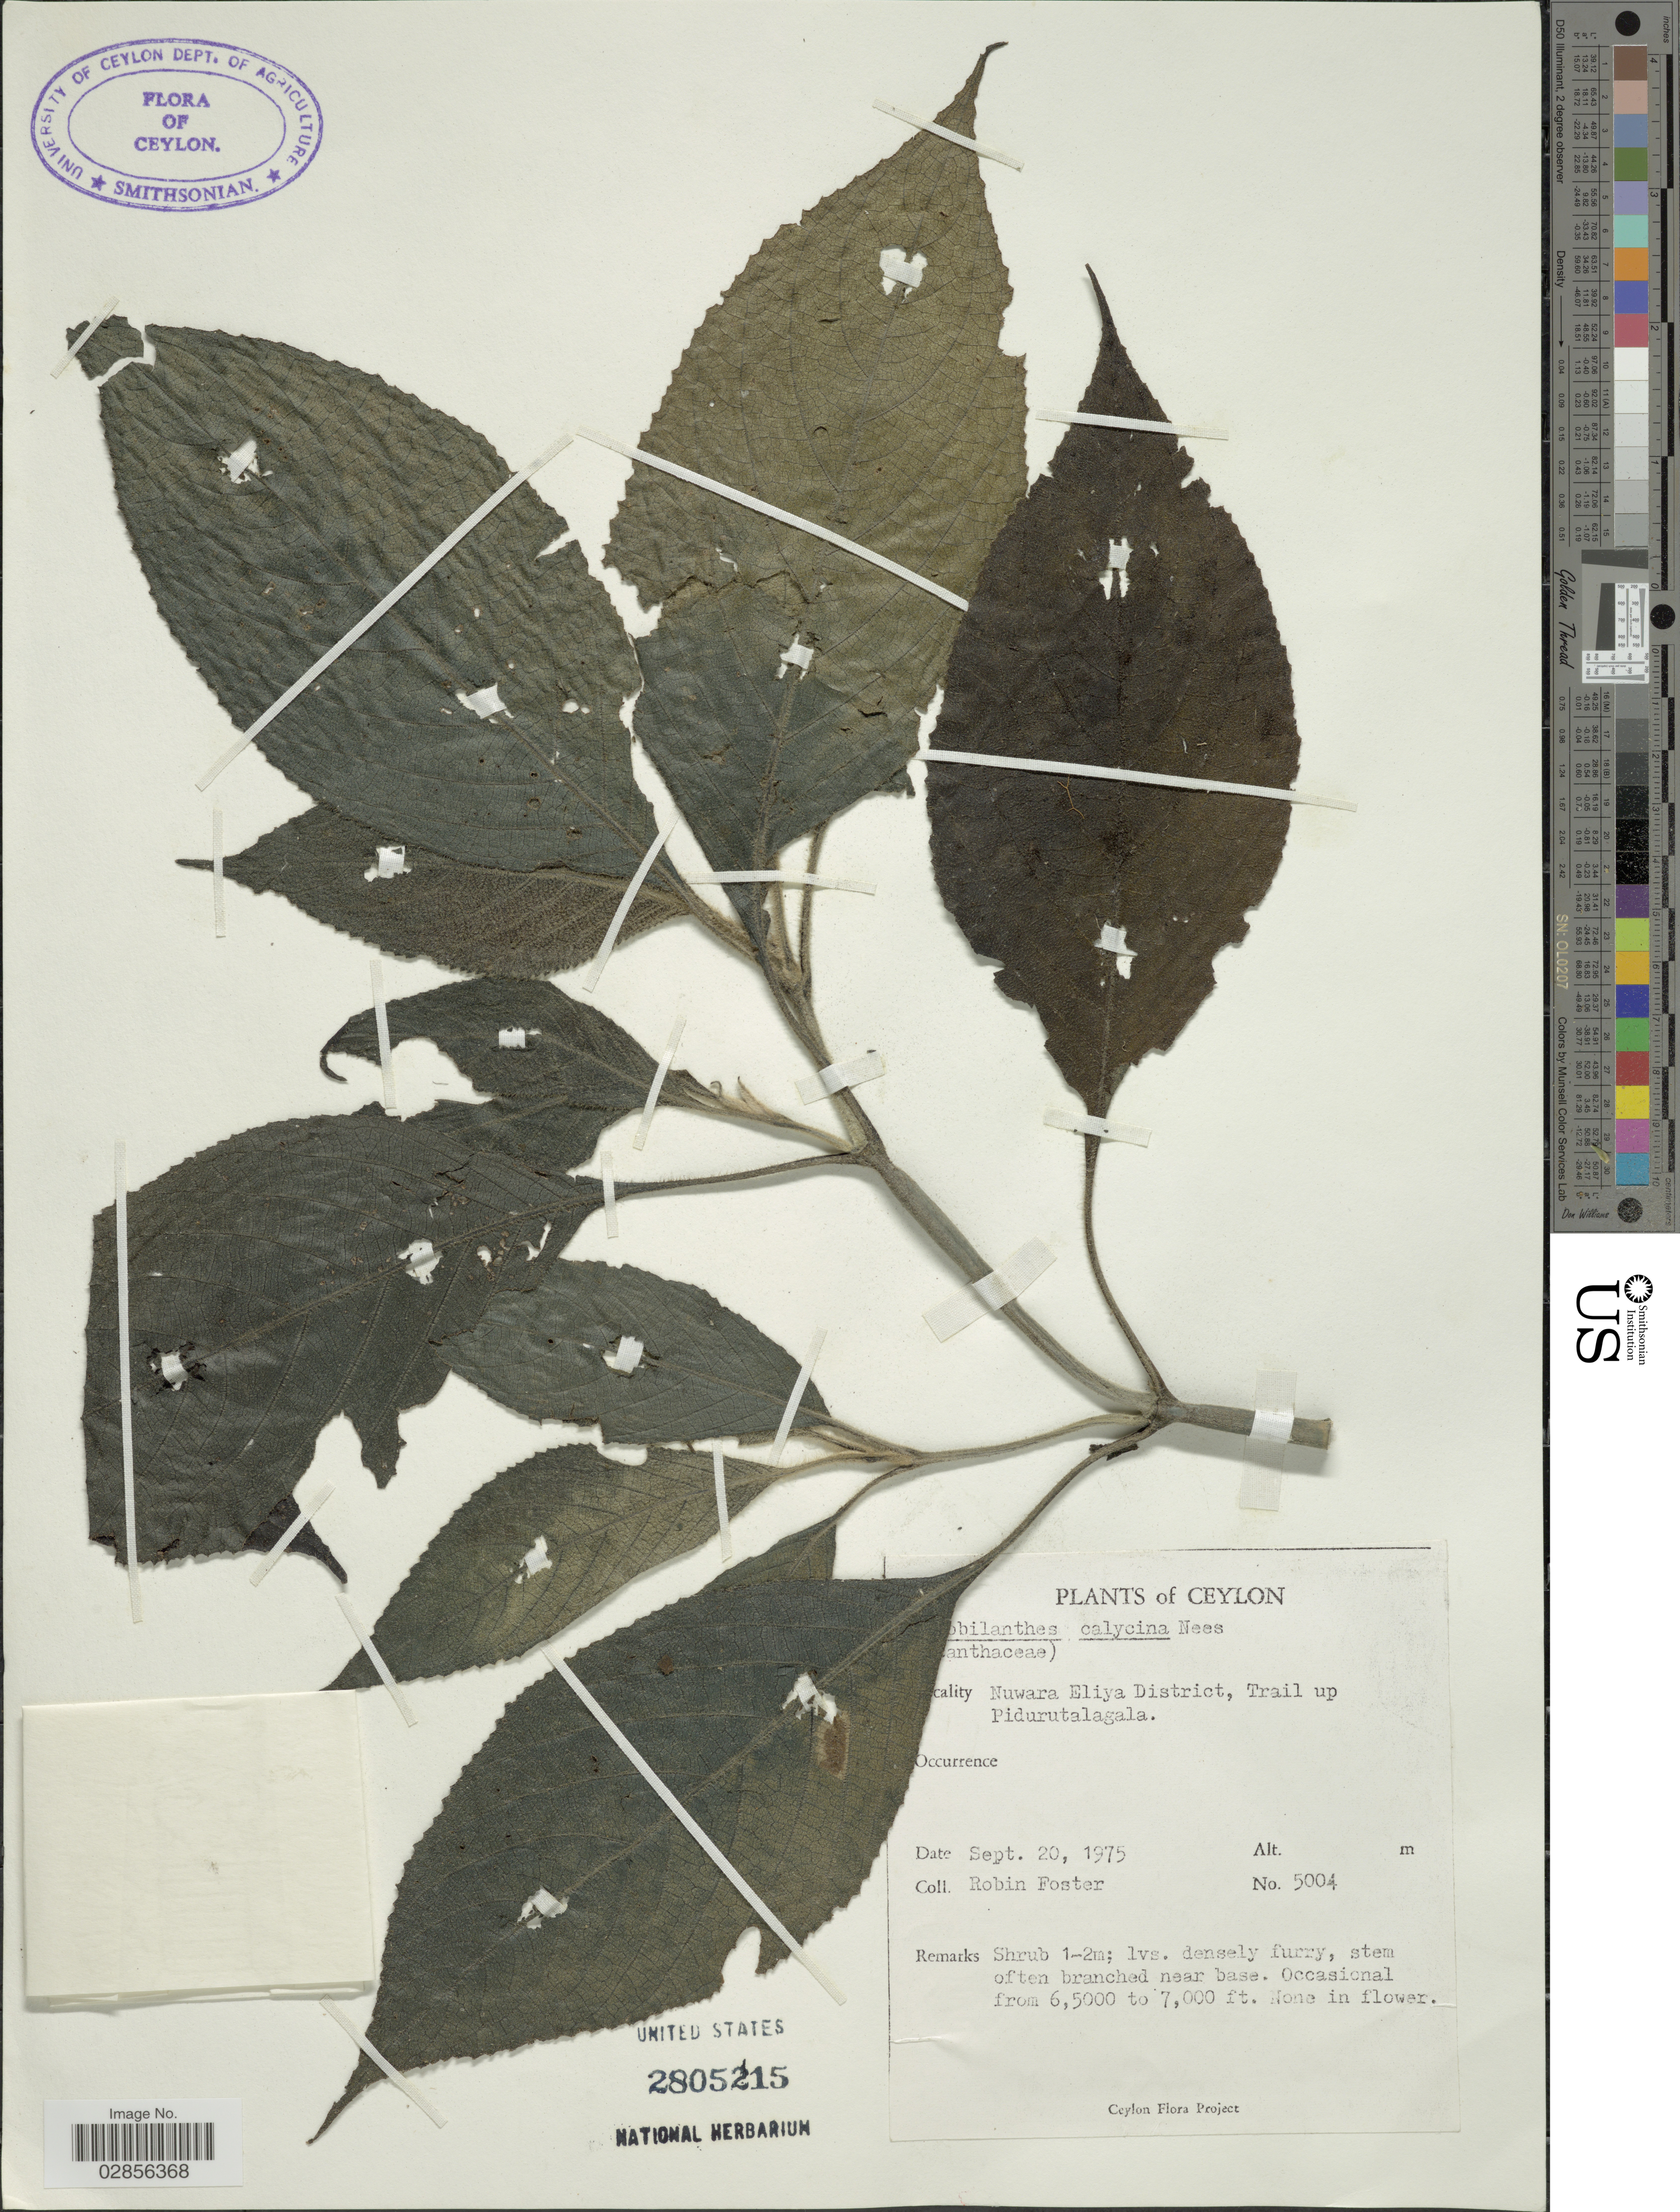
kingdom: Plantae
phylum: Tracheophyta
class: Magnoliopsida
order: Lamiales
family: Acanthaceae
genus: Strobilanthes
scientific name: Strobilanthes calycina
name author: Nees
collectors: R. B. Foster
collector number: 5004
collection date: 1975-09-20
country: Sri Lanka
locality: Ceylon. Nuwara Eliya District. Trail up Pidurutalagala.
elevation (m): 2134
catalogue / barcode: US 2805215